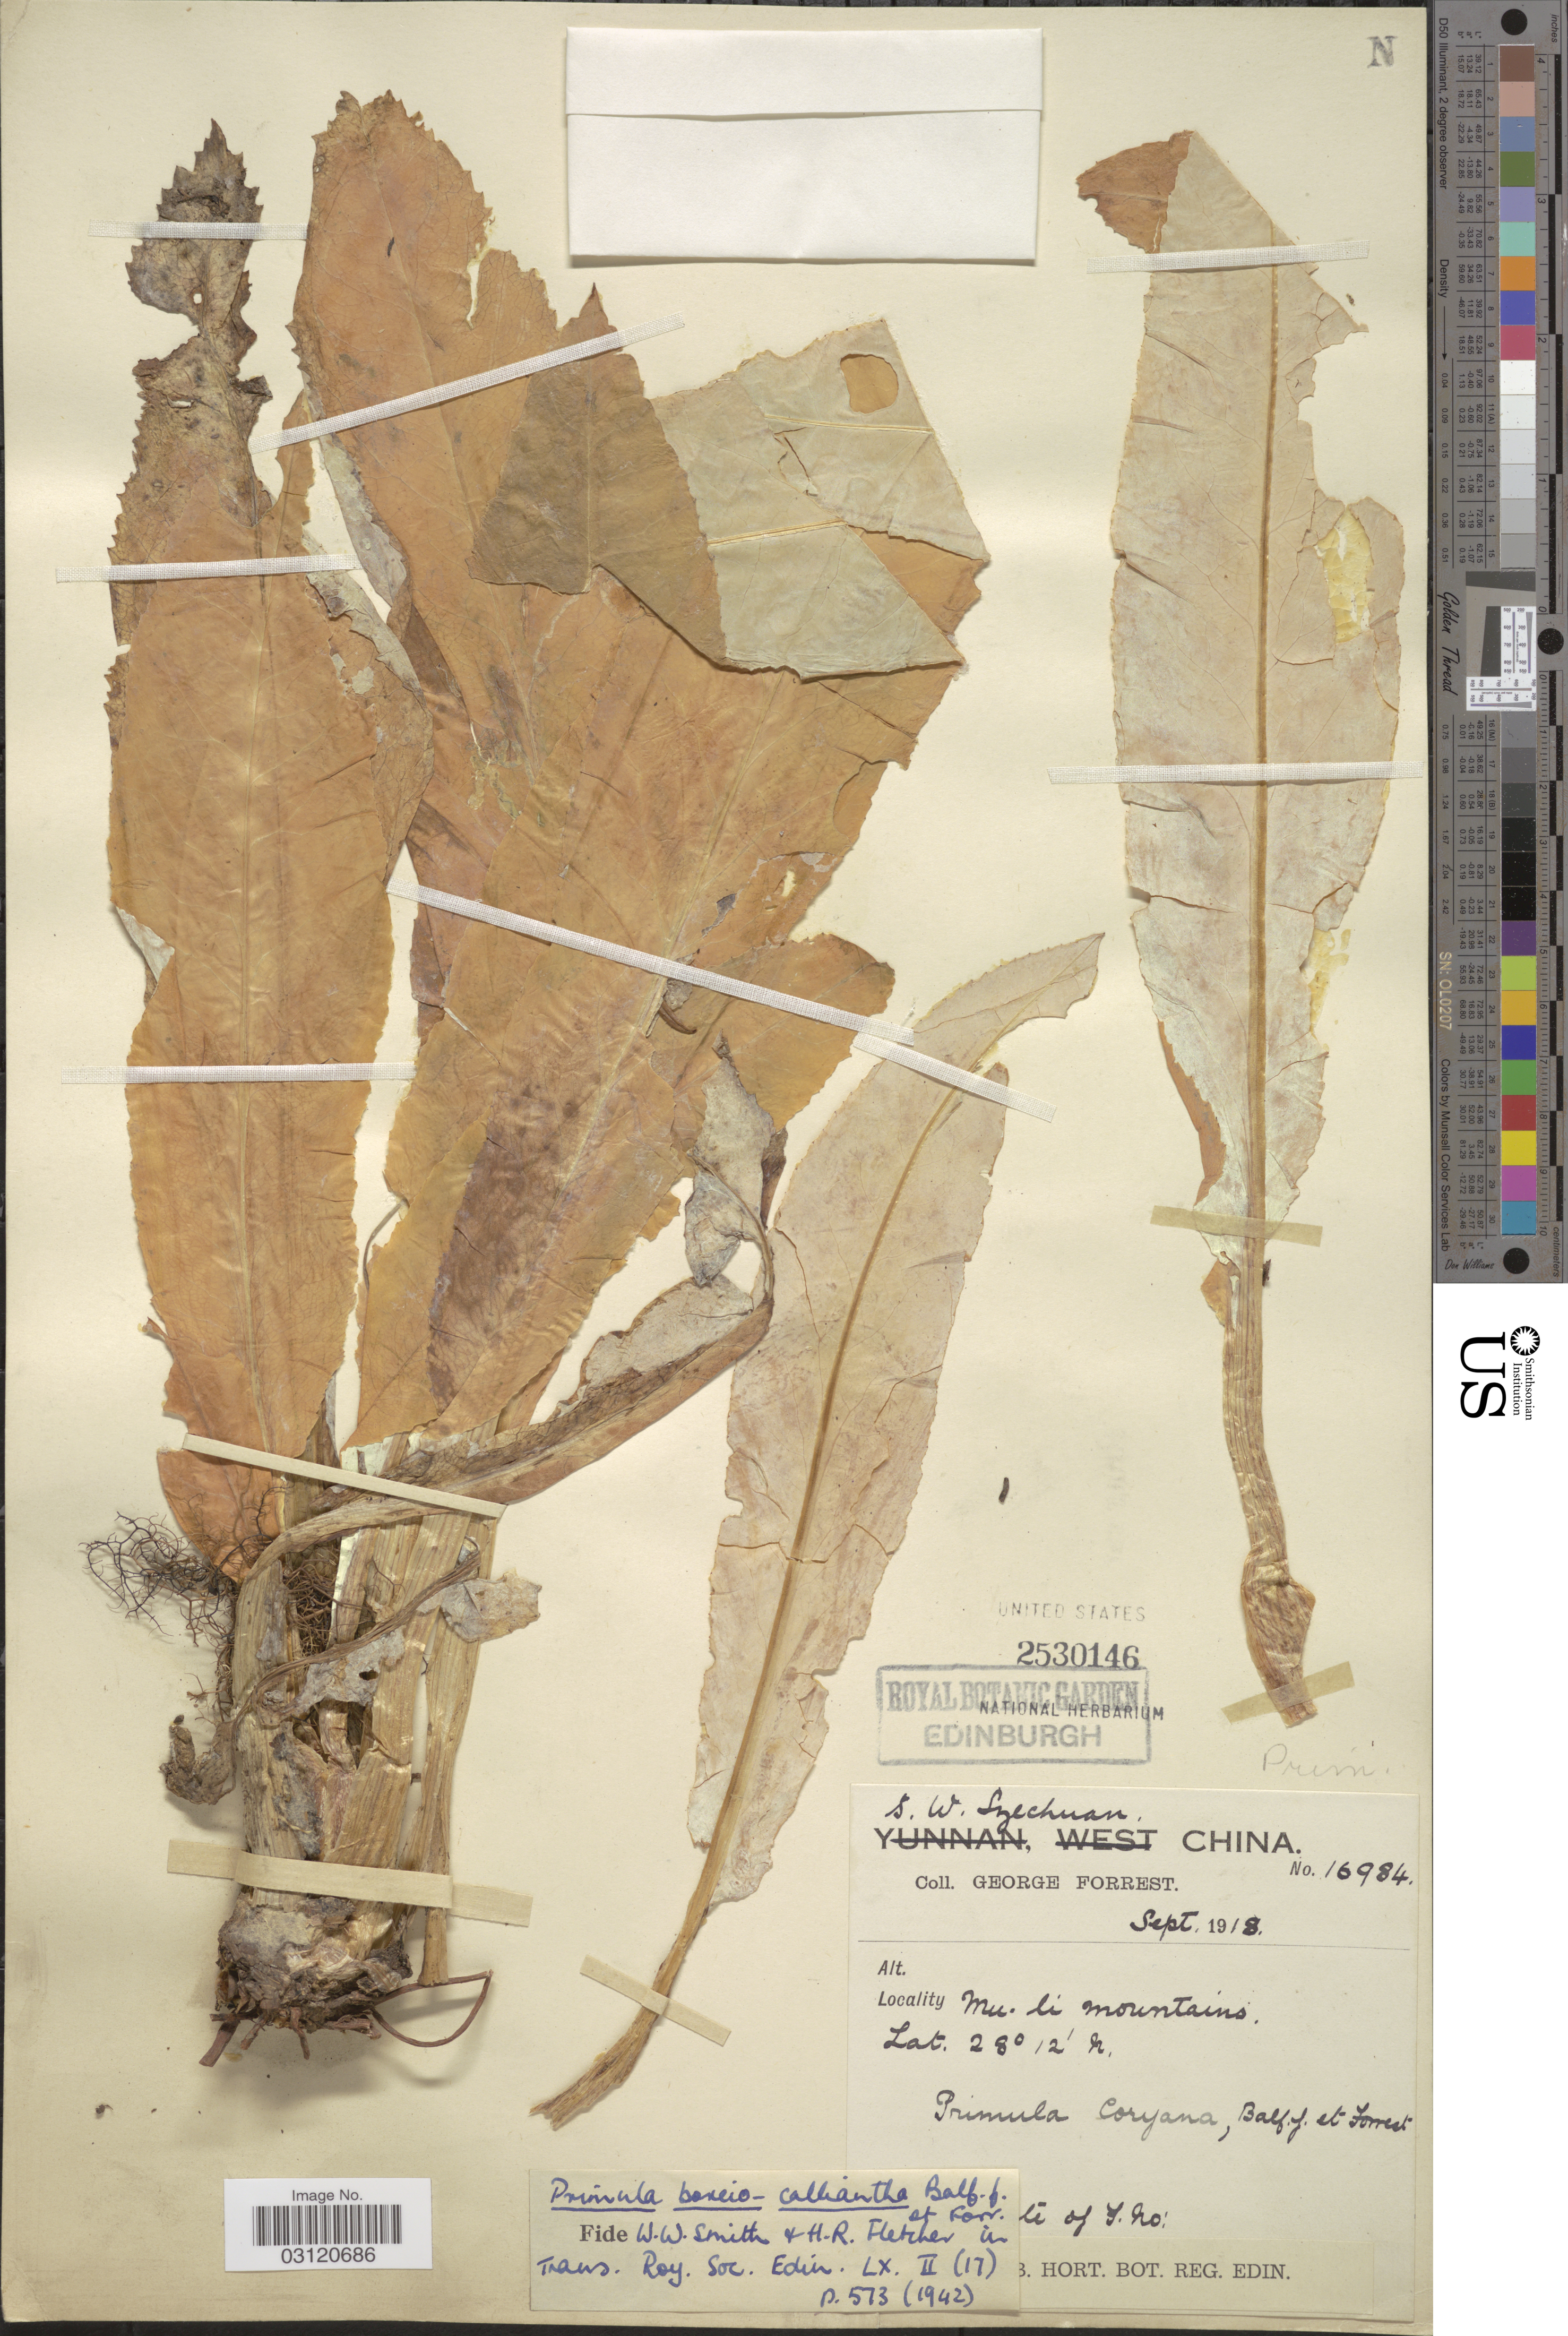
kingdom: Plantae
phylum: Tracheophyta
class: Magnoliopsida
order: Ericales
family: Primulaceae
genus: Primula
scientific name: Primula boreiocalliantha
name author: Balf. f. & Forrest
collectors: G. Forrest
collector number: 16984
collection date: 1918-09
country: China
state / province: Sichuan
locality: S.W. Szechuan, Mu-li mountains.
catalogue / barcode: US 2530146